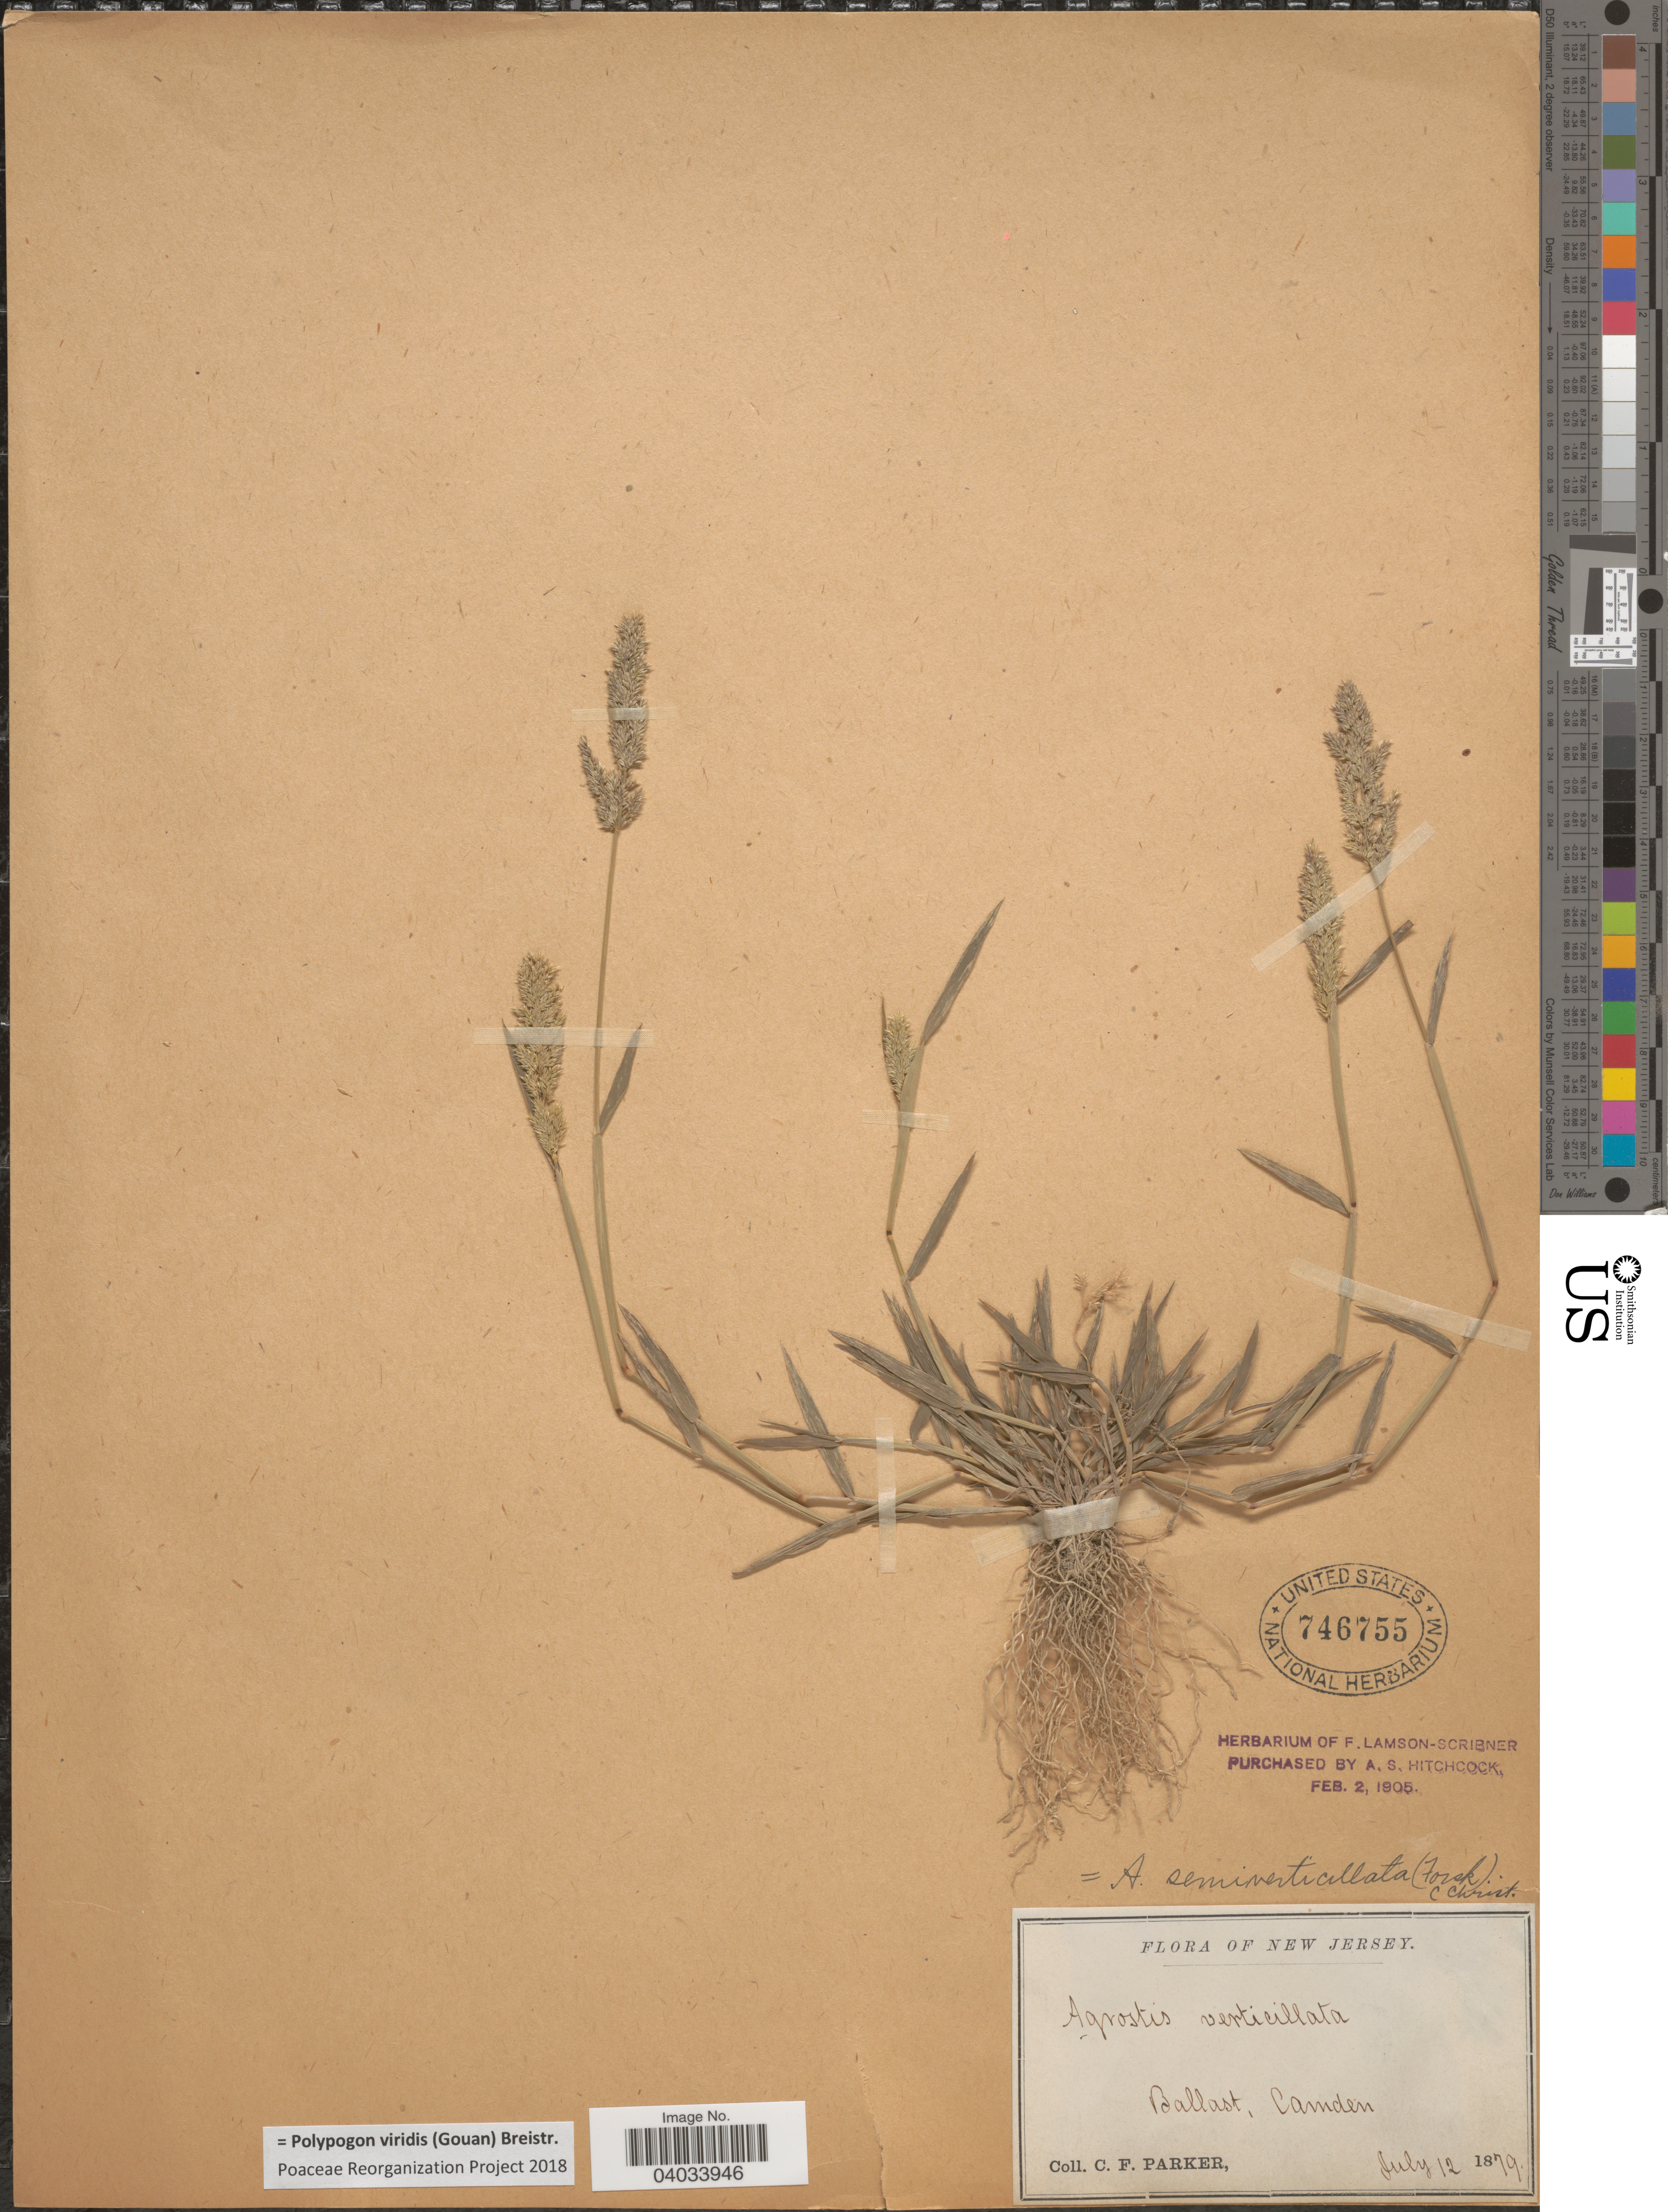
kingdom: Plantae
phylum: Tracheophyta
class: Liliopsida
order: Poales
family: Poaceae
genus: Polypogon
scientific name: Polypogon viridis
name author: (Gouan) Breistroffer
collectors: C. F. Parker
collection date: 1879-07-12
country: United States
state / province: New Jersey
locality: Ballast, Camden.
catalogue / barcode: US 746755